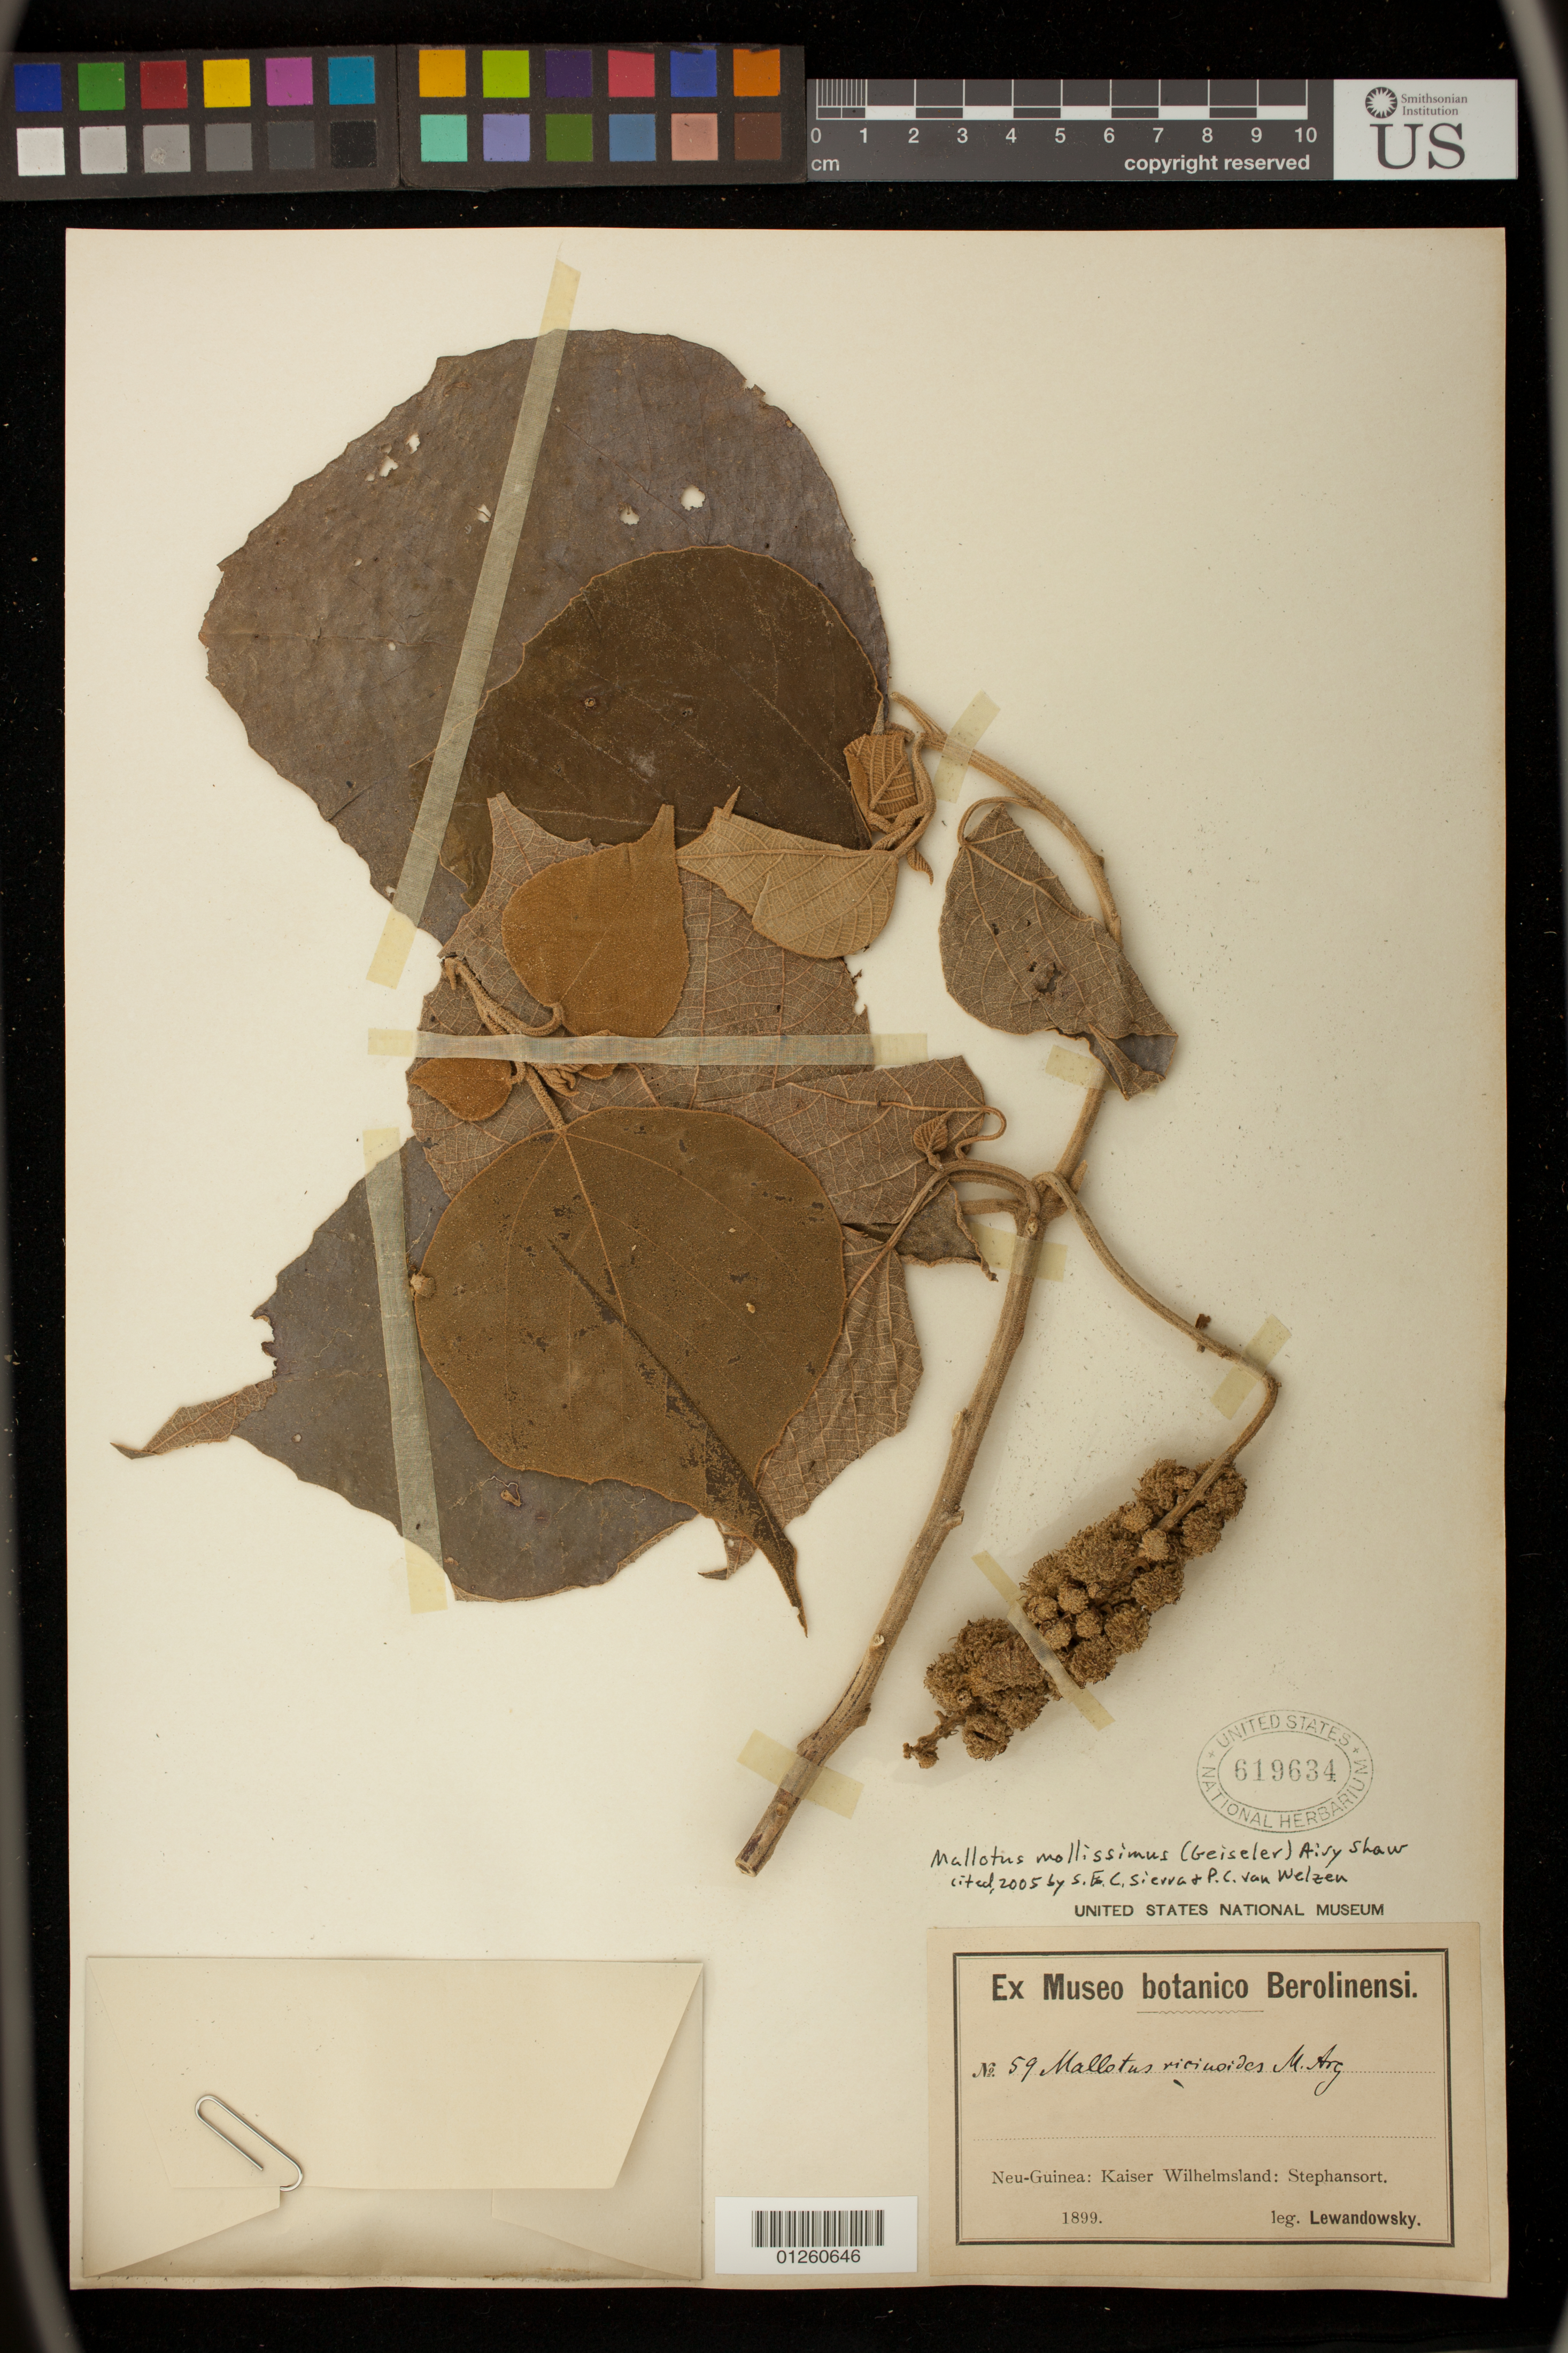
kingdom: Plantae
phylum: Tracheophyta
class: Magnoliopsida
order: Malpighiales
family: Euphorbiaceae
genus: Mallotus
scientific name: Mallotus mollissimus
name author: (Geiseler) Airy Shaw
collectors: -. Lewandowsky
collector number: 59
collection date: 1899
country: Papua New Guinea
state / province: Madang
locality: Kaiser Wilhelmsland:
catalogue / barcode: US 619634